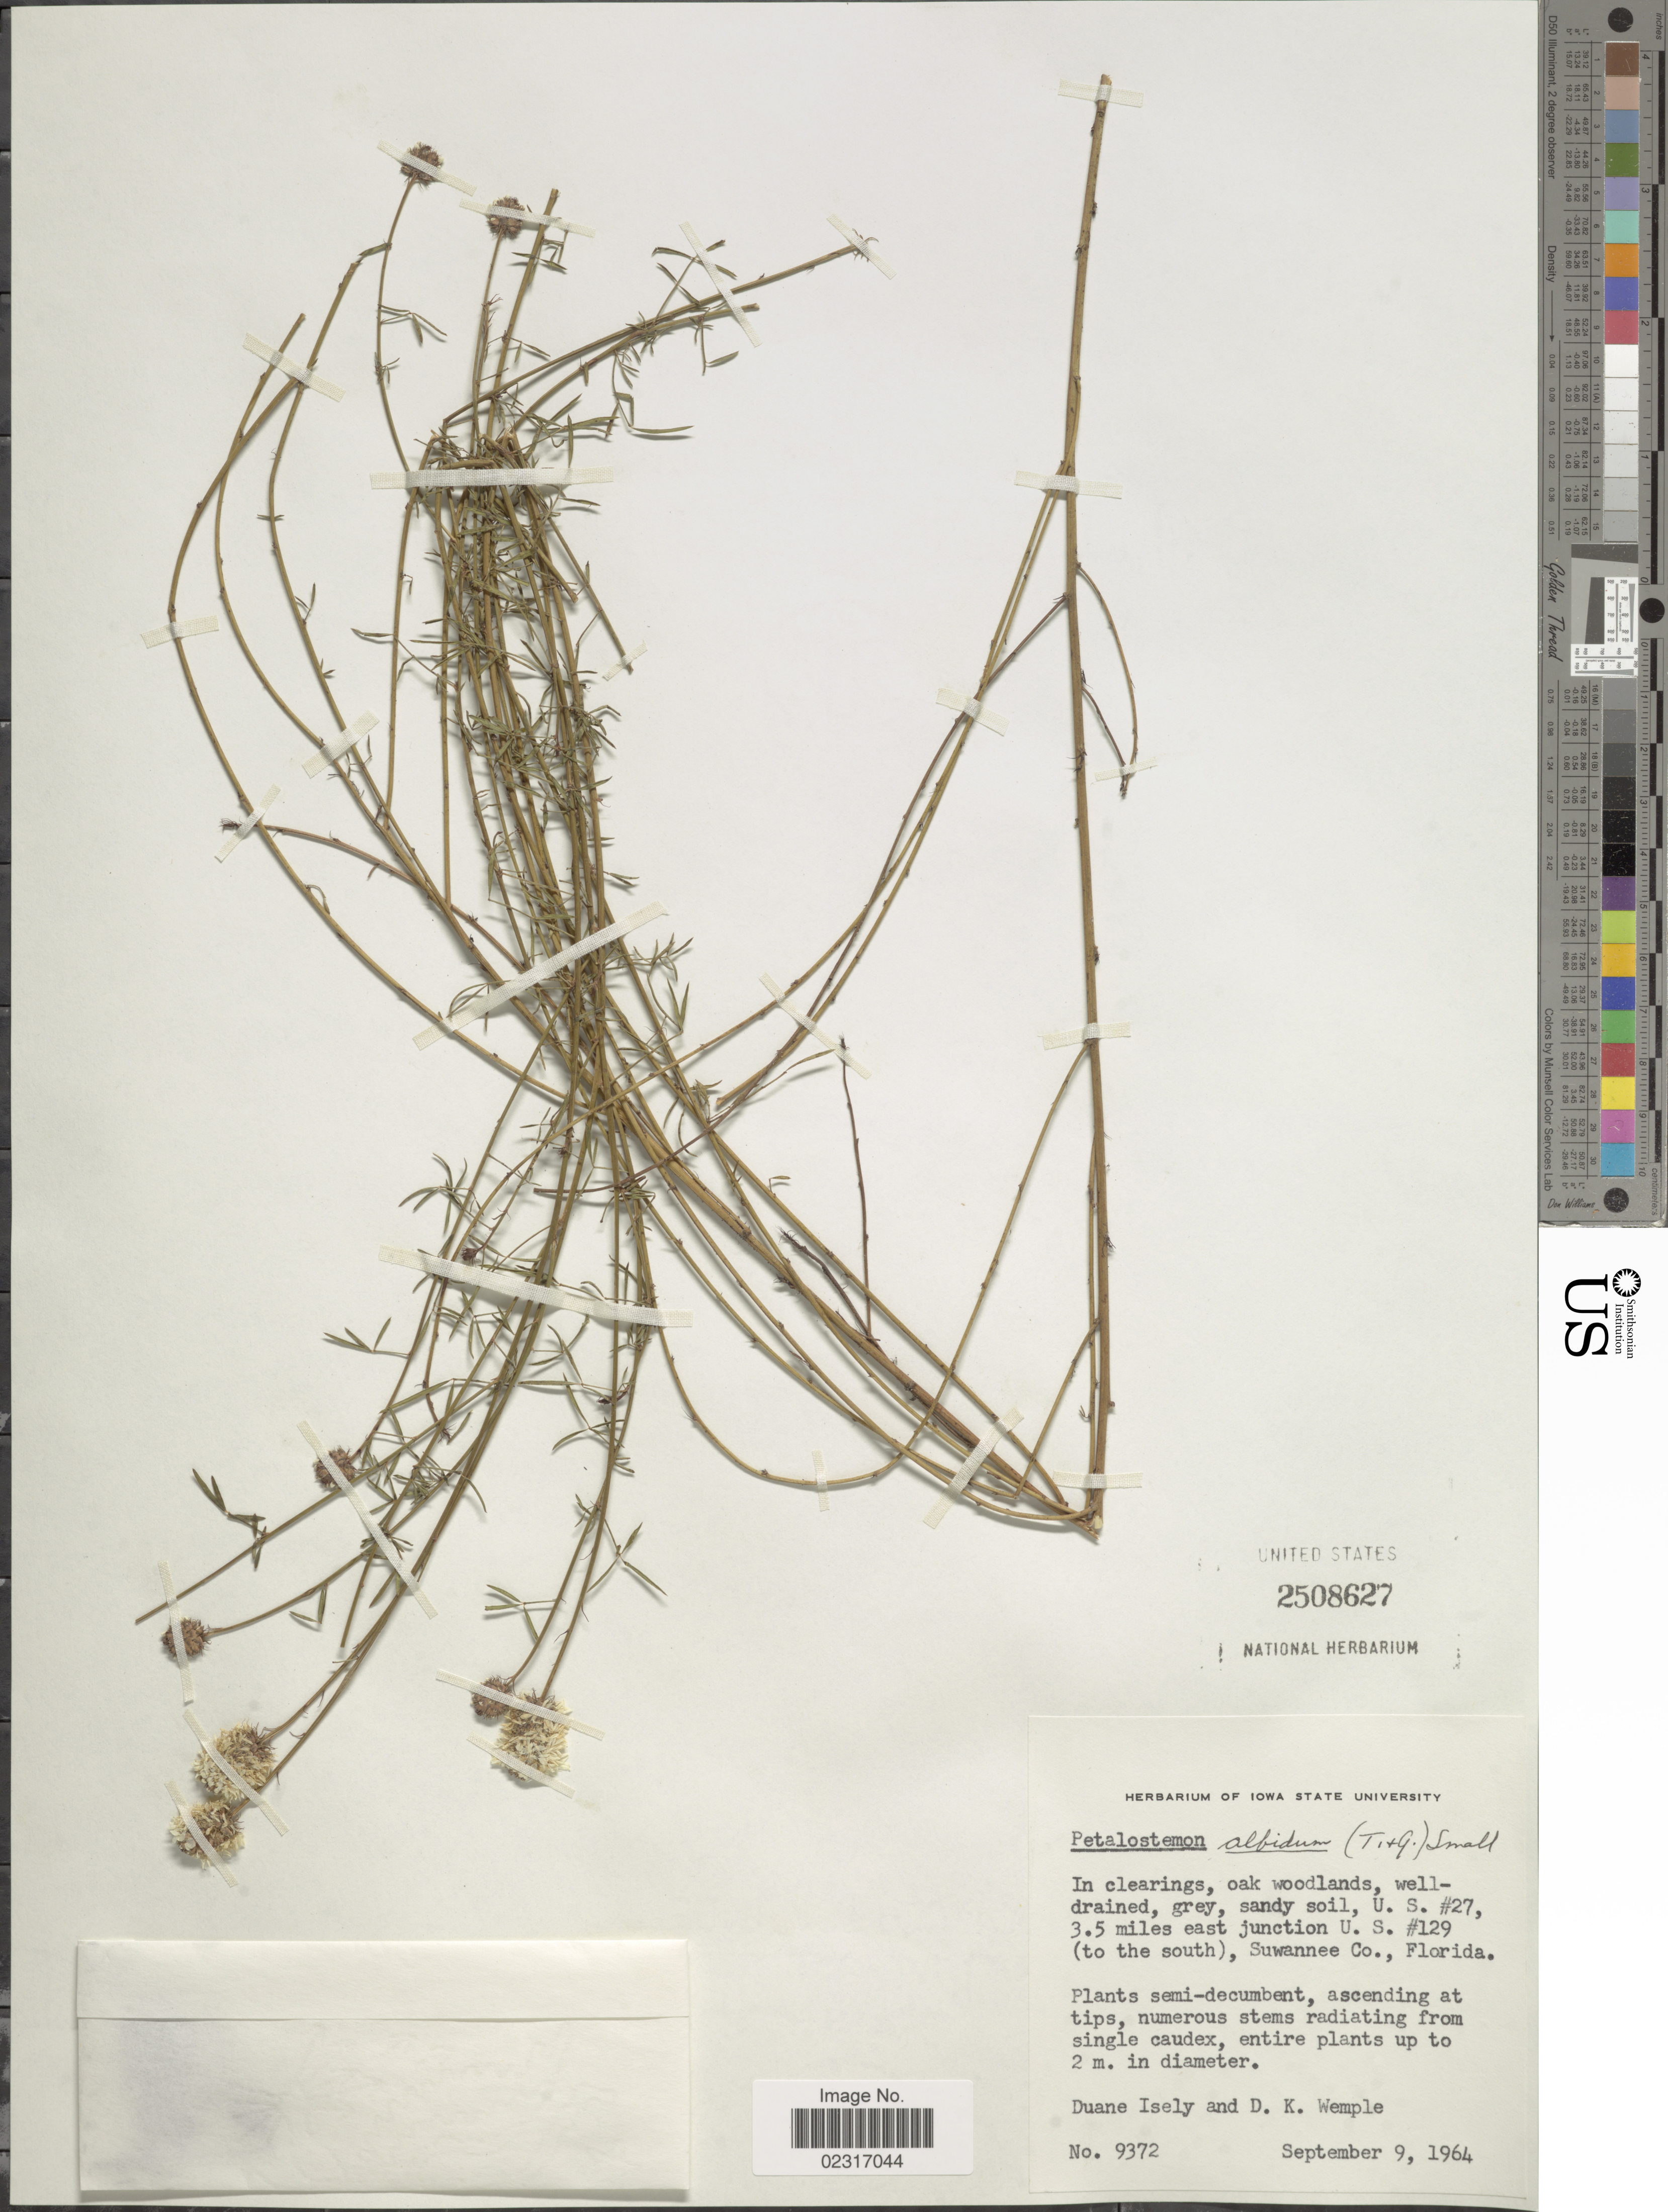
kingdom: Plantae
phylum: Tracheophyta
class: Magnoliopsida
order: Fabales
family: Fabaceae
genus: Dalea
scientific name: Dalea carnea var. albida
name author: (Torr. & A. Gray) Barneby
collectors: D. Isely & D. Wemple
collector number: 9372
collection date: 1964-09-09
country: United States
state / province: Florida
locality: U.S. #27, 3.5 miles east of junction U.S. #129 (to the south), Suwannee Co,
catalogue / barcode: US 2508627